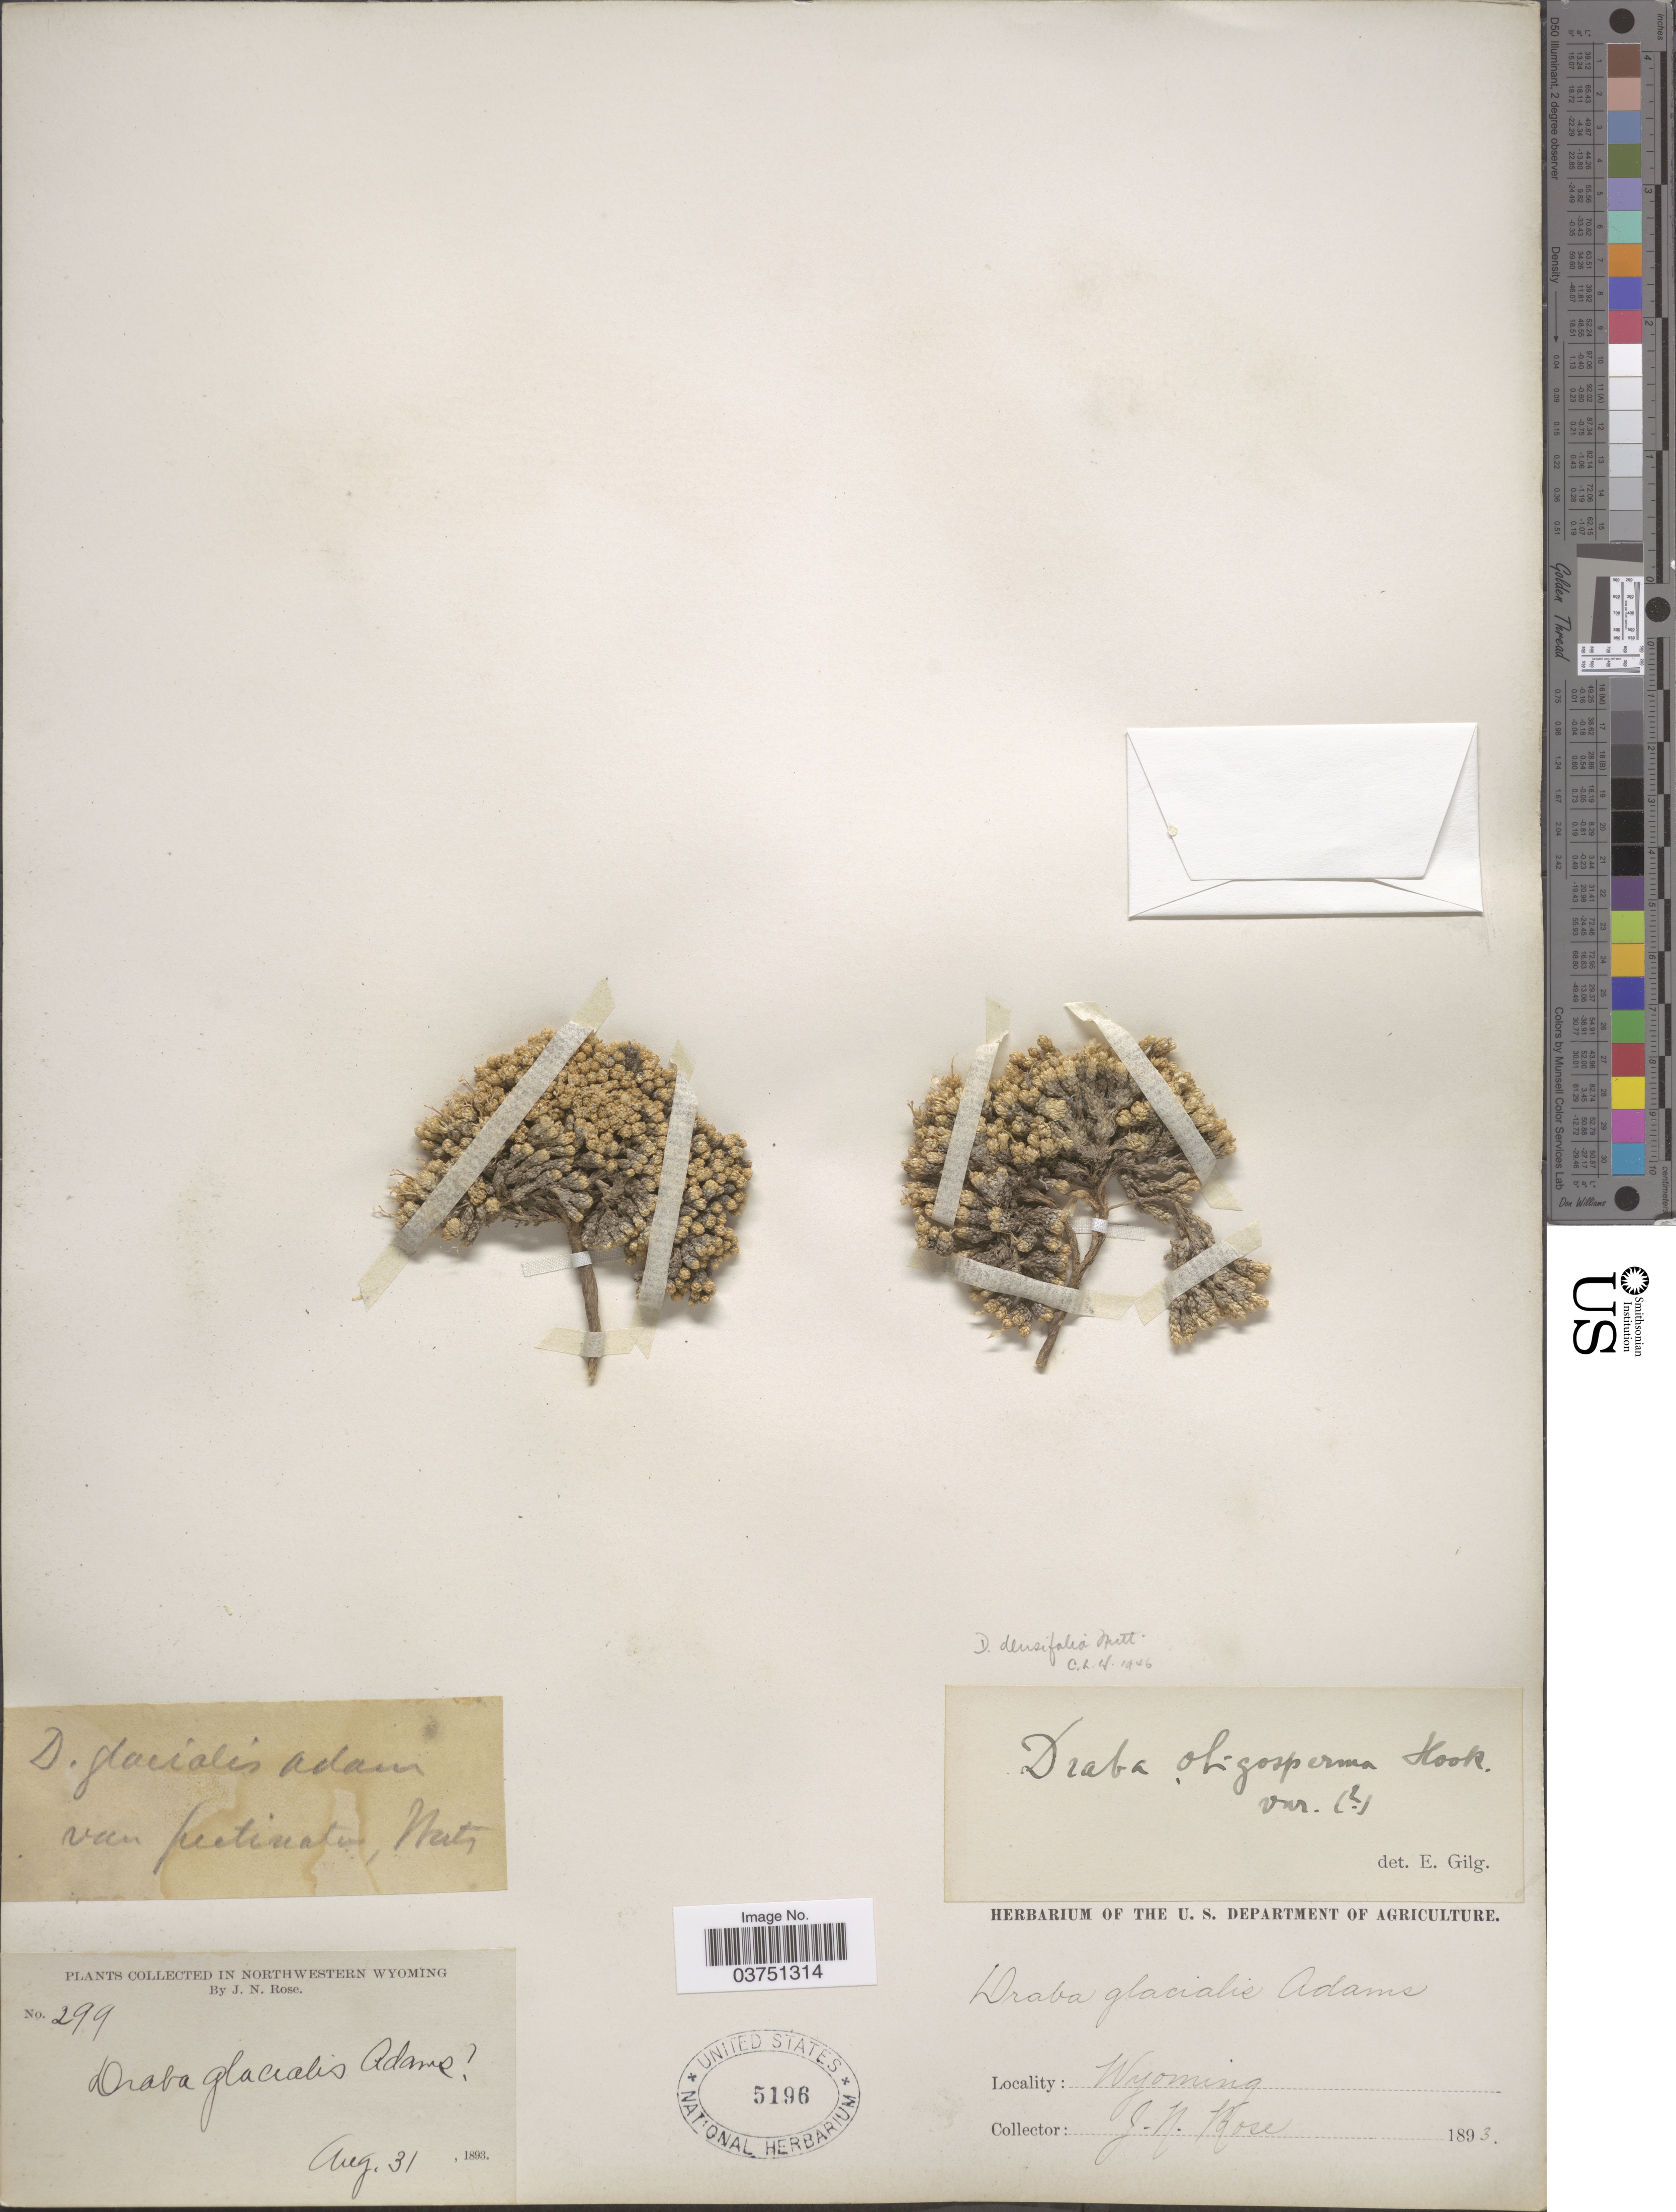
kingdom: Plantae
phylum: Tracheophyta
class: Magnoliopsida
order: Brassicales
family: Brassicaceae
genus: Draba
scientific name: Draba densifolia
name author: Nutt.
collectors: J. N. Rose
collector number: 299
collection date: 1893-08-31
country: United States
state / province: Wyoming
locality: Northwestern Wyoming.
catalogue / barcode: US 5196